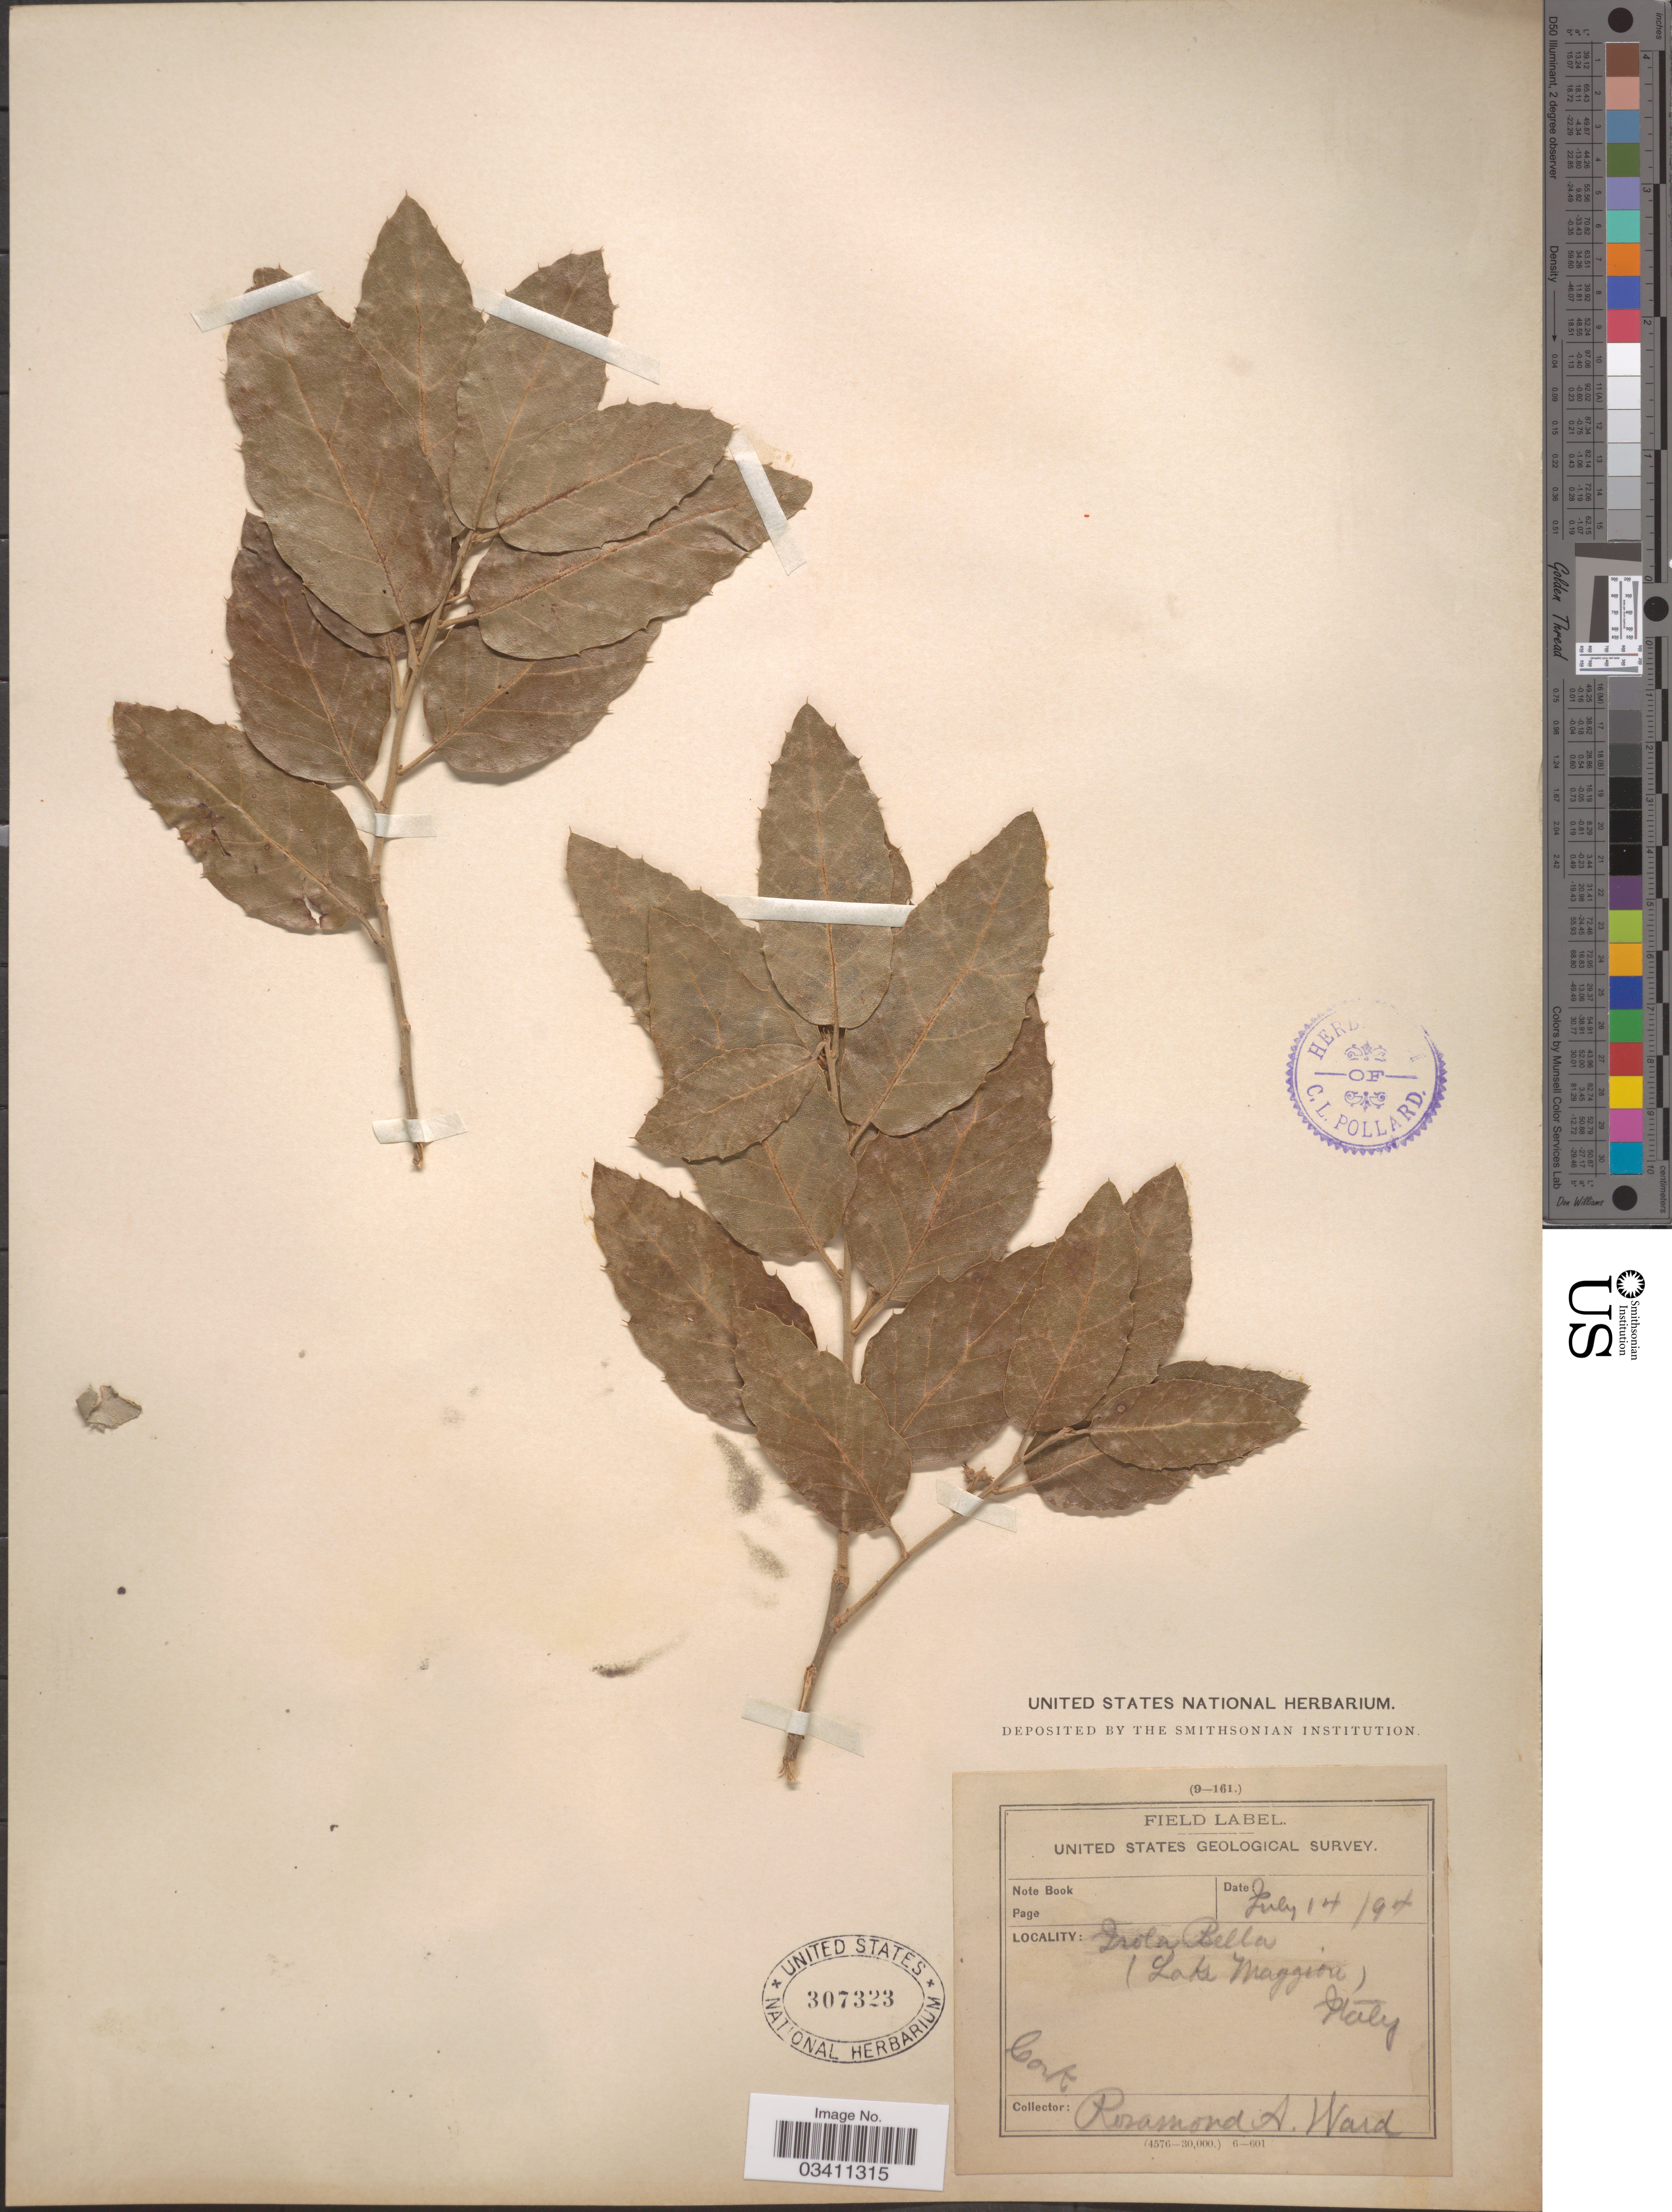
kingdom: Plantae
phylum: Tracheophyta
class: Magnoliopsida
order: Fagales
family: Fagaceae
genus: Quercus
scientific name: Quercus sp.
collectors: R. A. Howard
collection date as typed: Transcribed d/m/y: 14/7/94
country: Italy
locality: Grota Bella (Lake Maggiore).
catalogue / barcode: US 307323